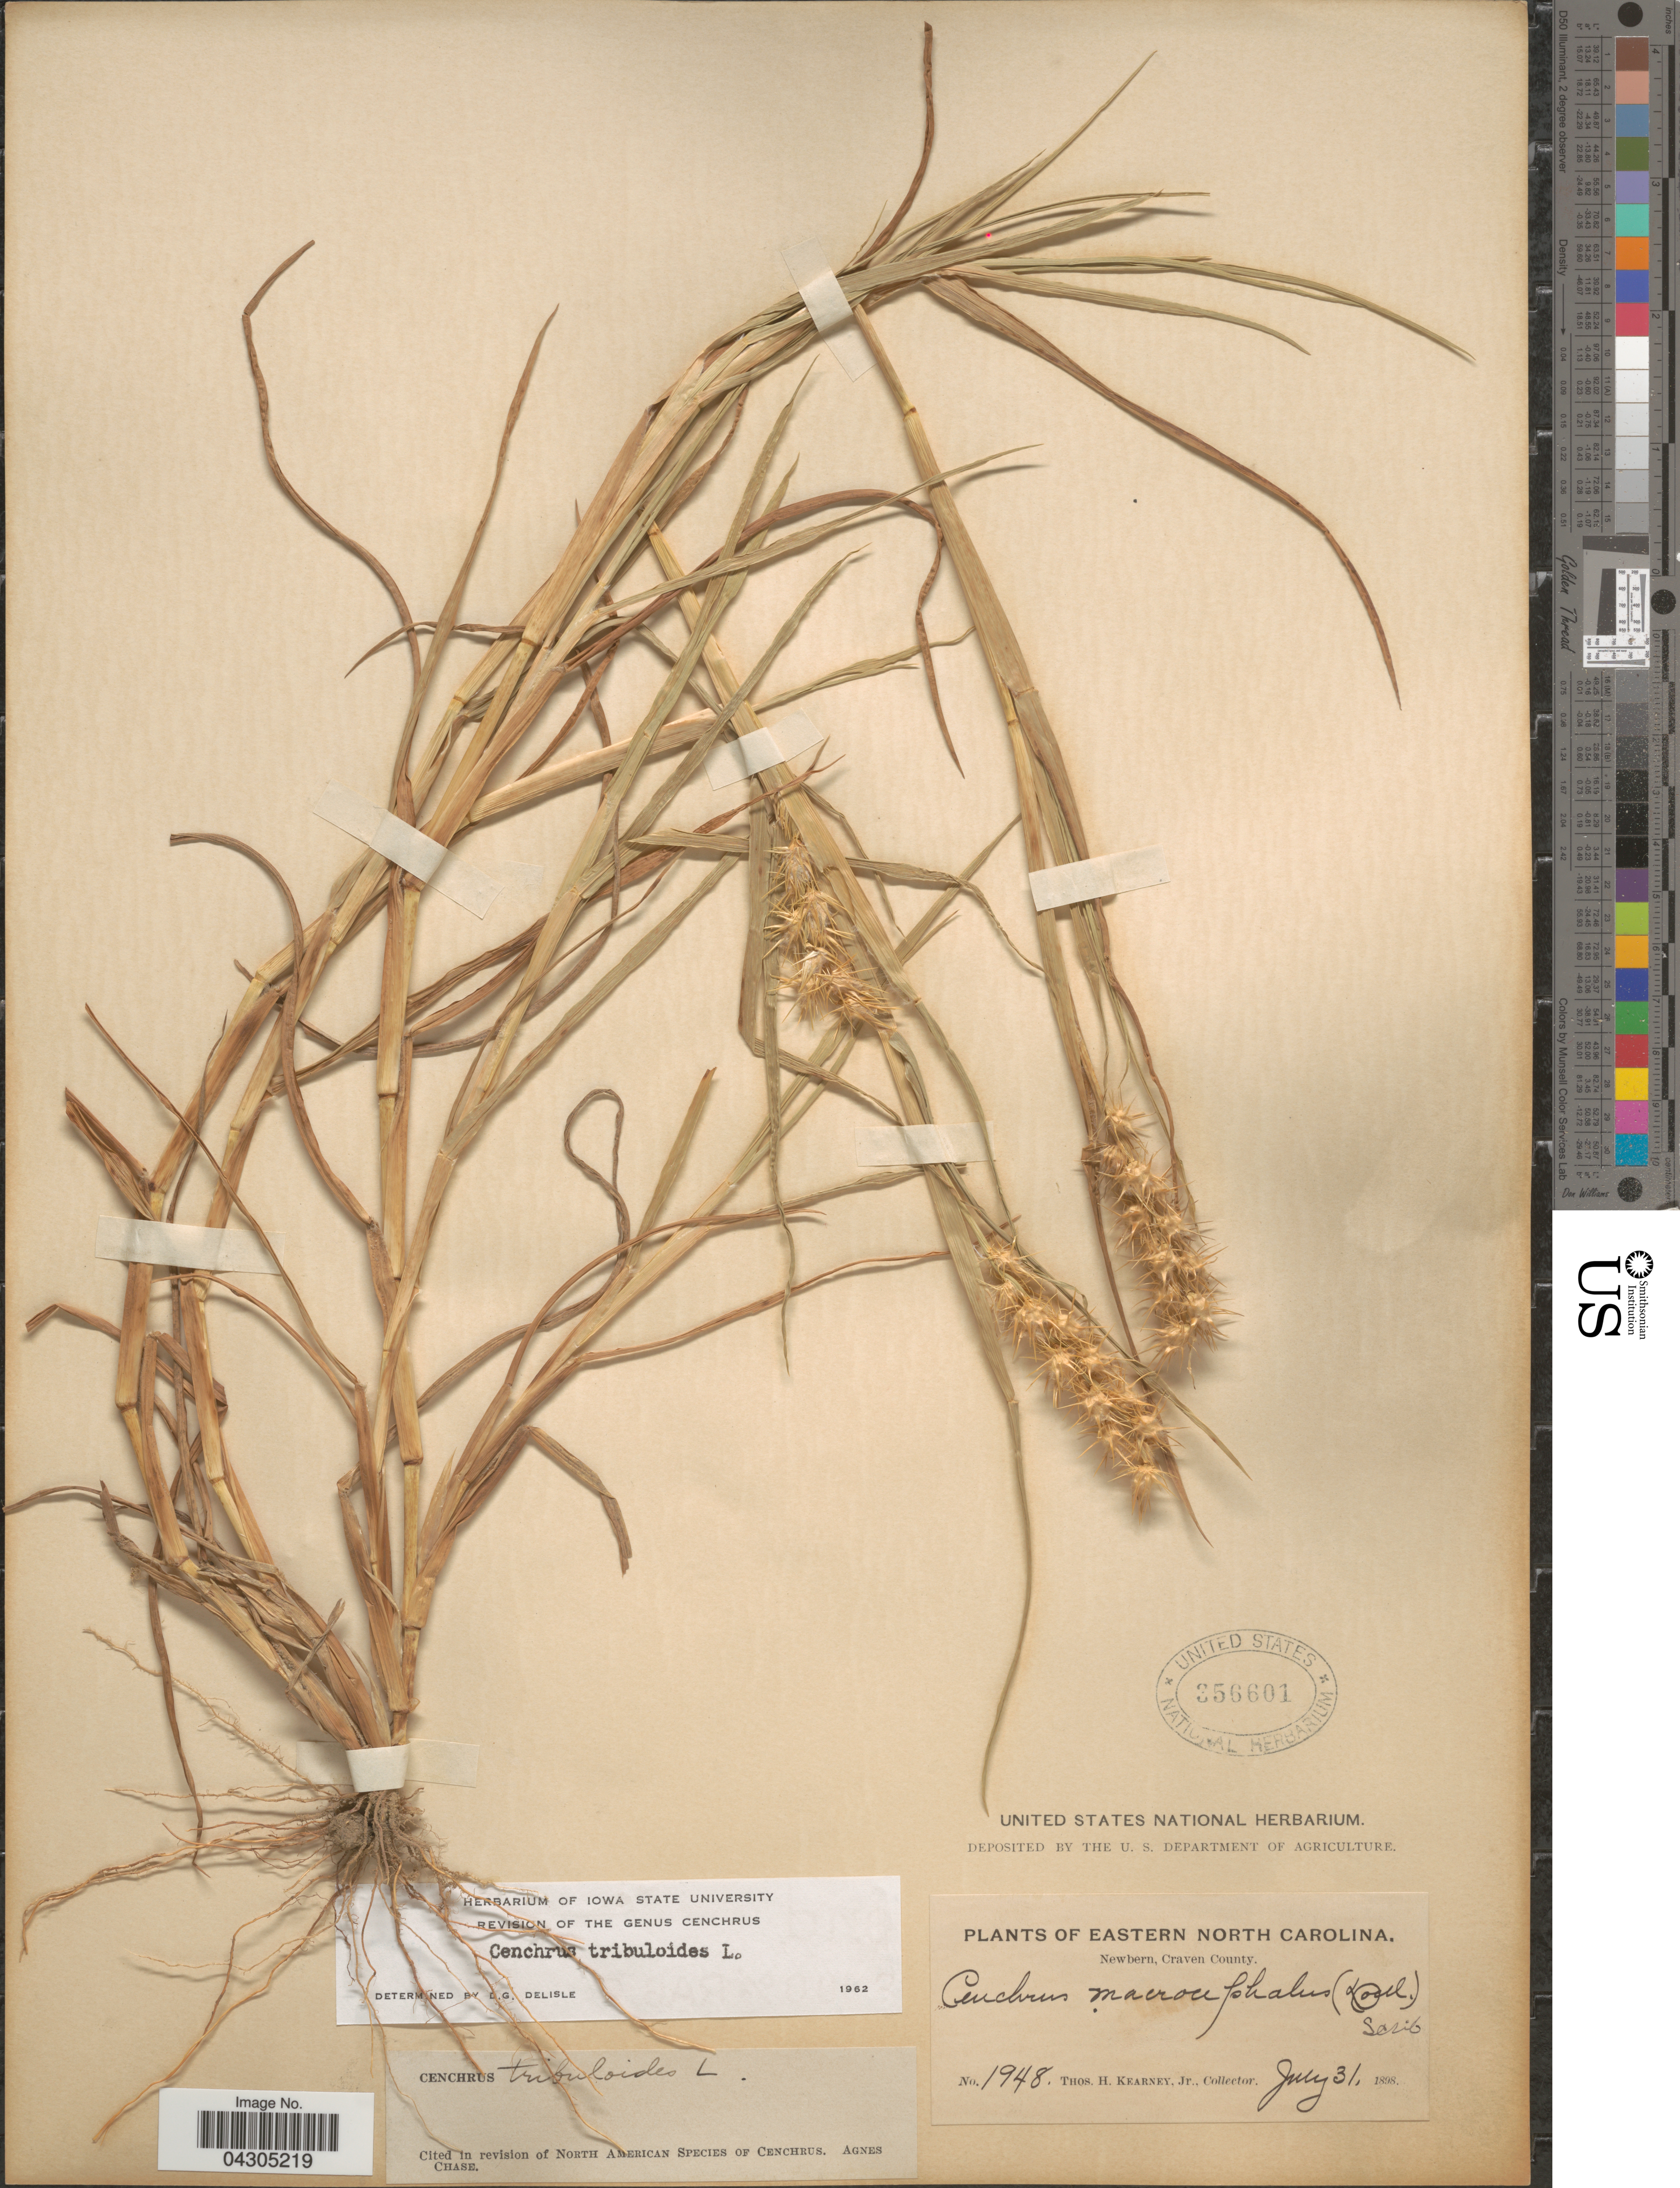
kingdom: Plantae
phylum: Tracheophyta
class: Liliopsida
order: Poales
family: Poaceae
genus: Cenchrus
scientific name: Cenchrus tribuloides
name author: L.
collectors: T. H. Kearney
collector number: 1948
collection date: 1898-07-31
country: United States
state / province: North Carolina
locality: Eastern North Carolina. Newbern, Craven County.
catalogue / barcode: US 356601